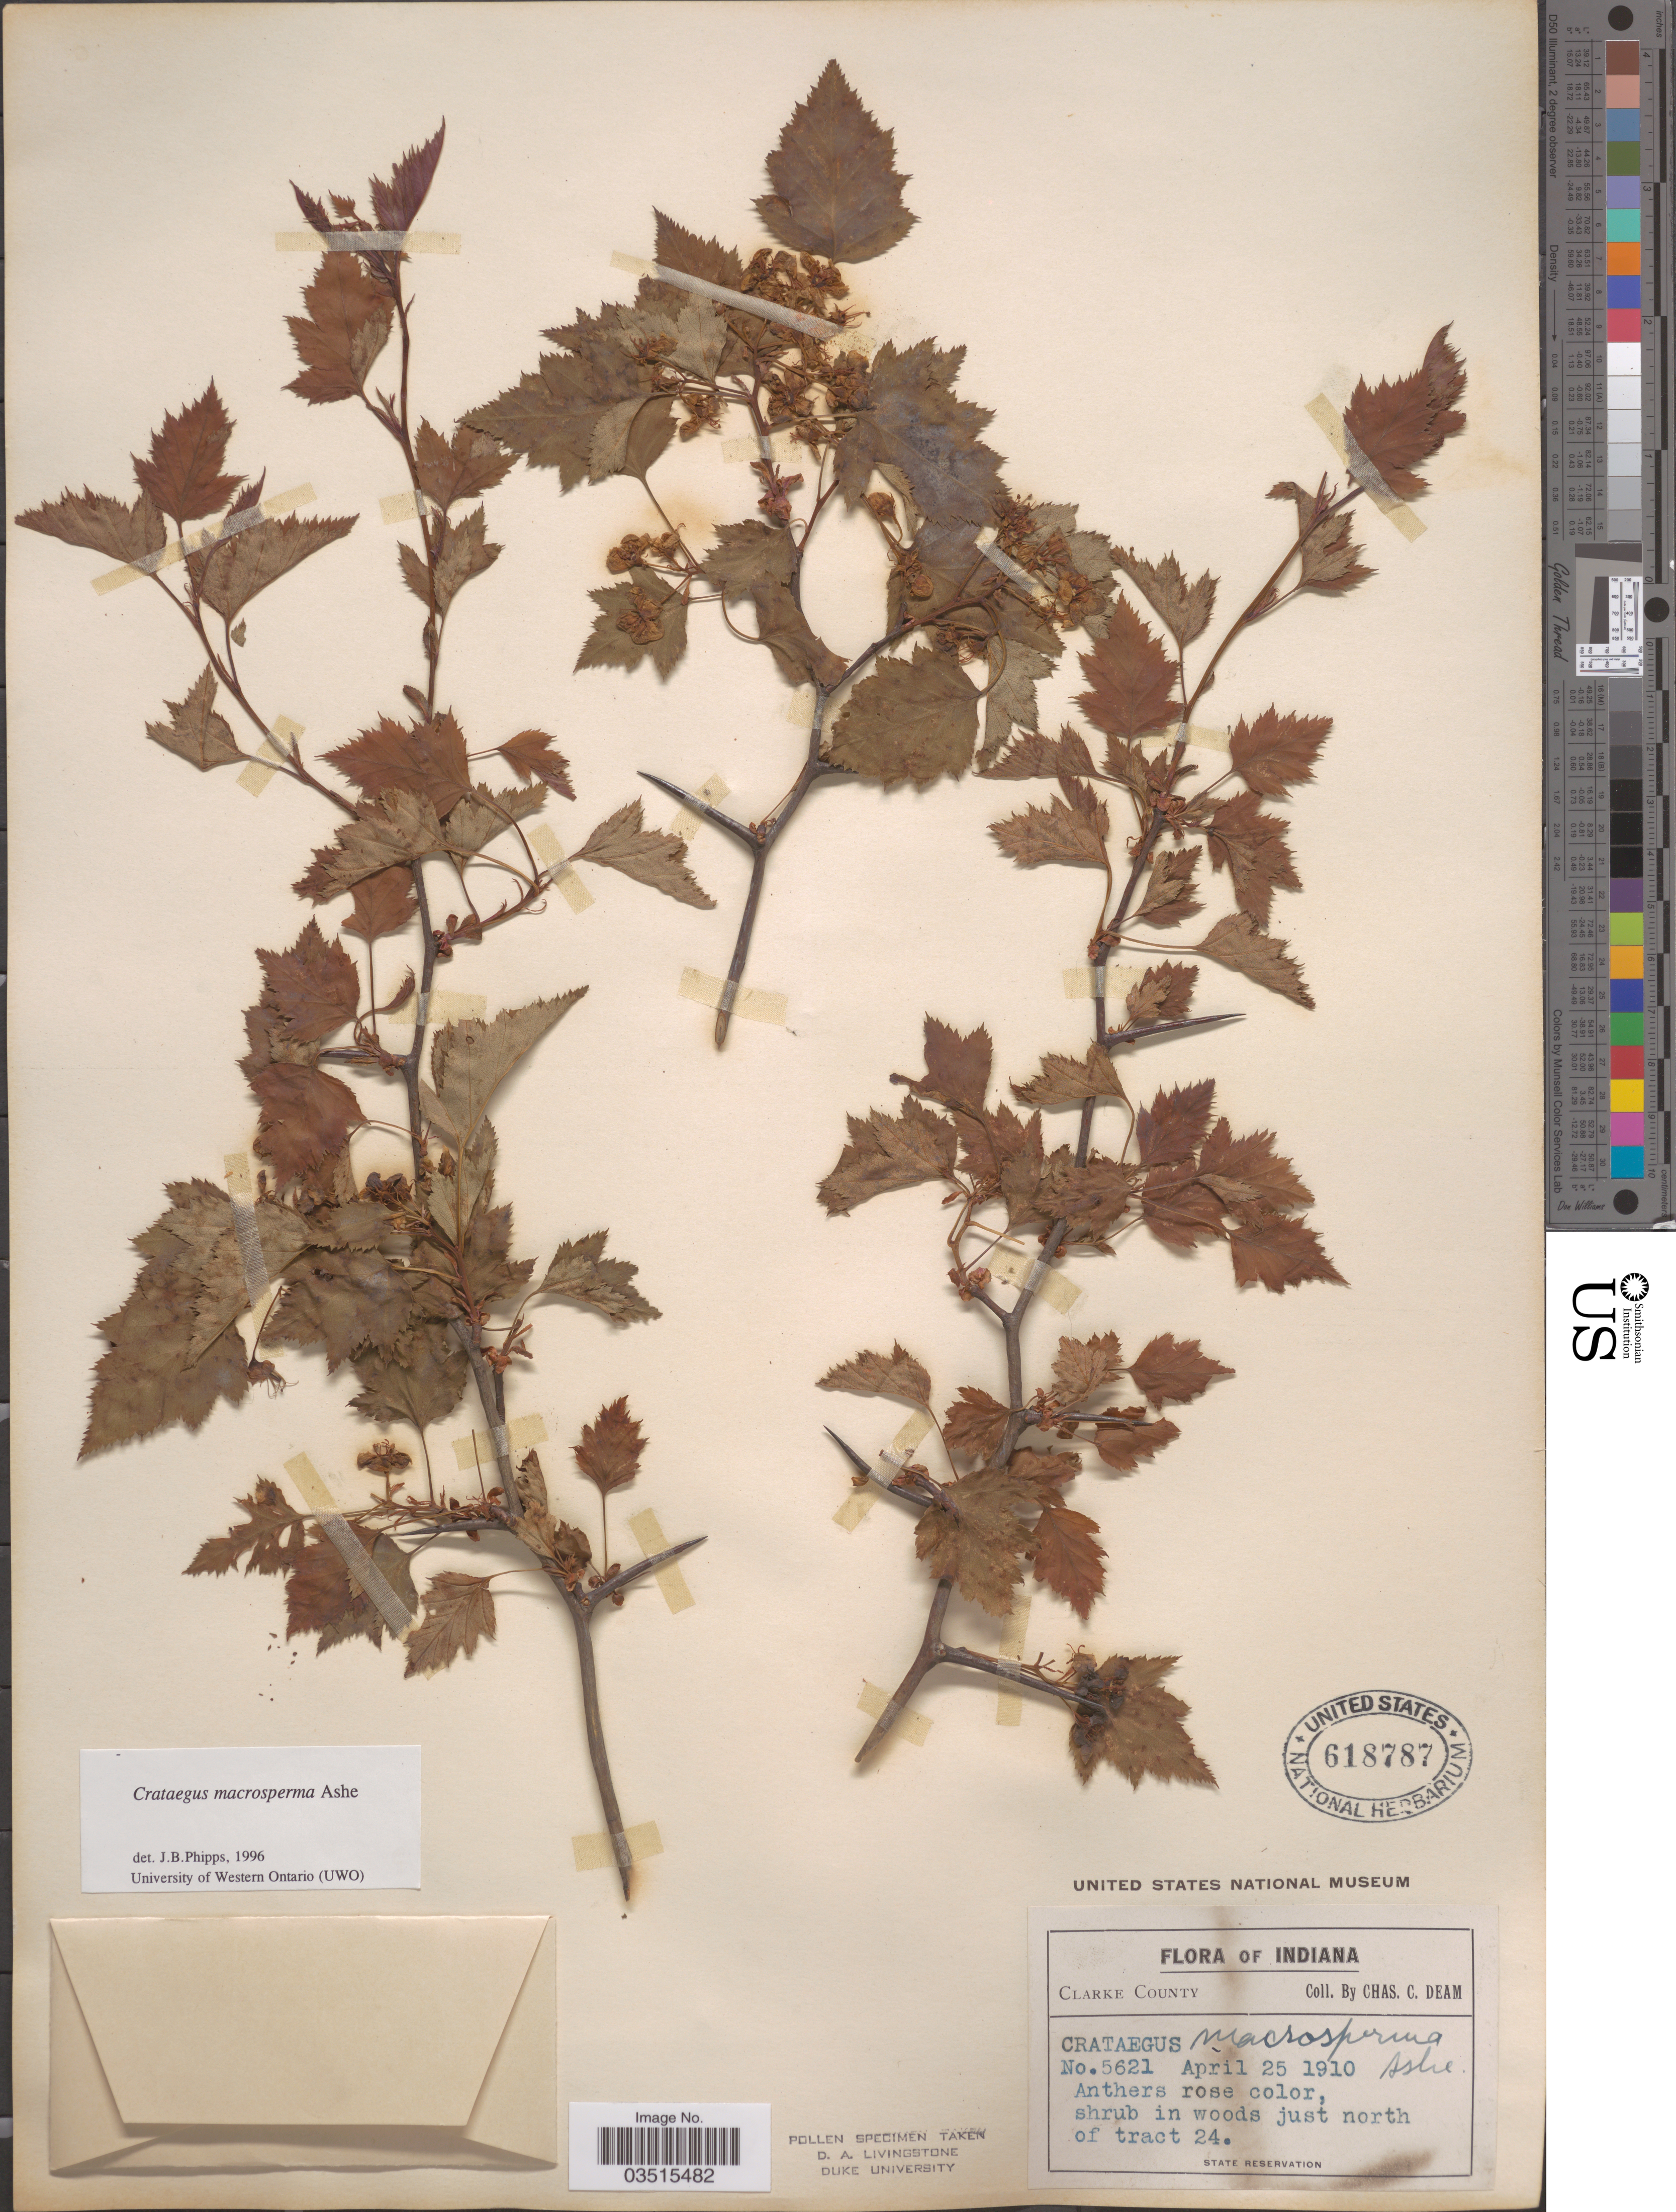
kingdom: Plantae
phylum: Tracheophyta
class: Magnoliopsida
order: Rosales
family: Rosaceae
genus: Crataegus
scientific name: Crataegus macrosperma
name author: Ashe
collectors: C. C. Deam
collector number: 5621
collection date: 1910-04-25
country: United States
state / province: Indiana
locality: Clarke County. In woods just north of tract 24.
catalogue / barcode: US 618787